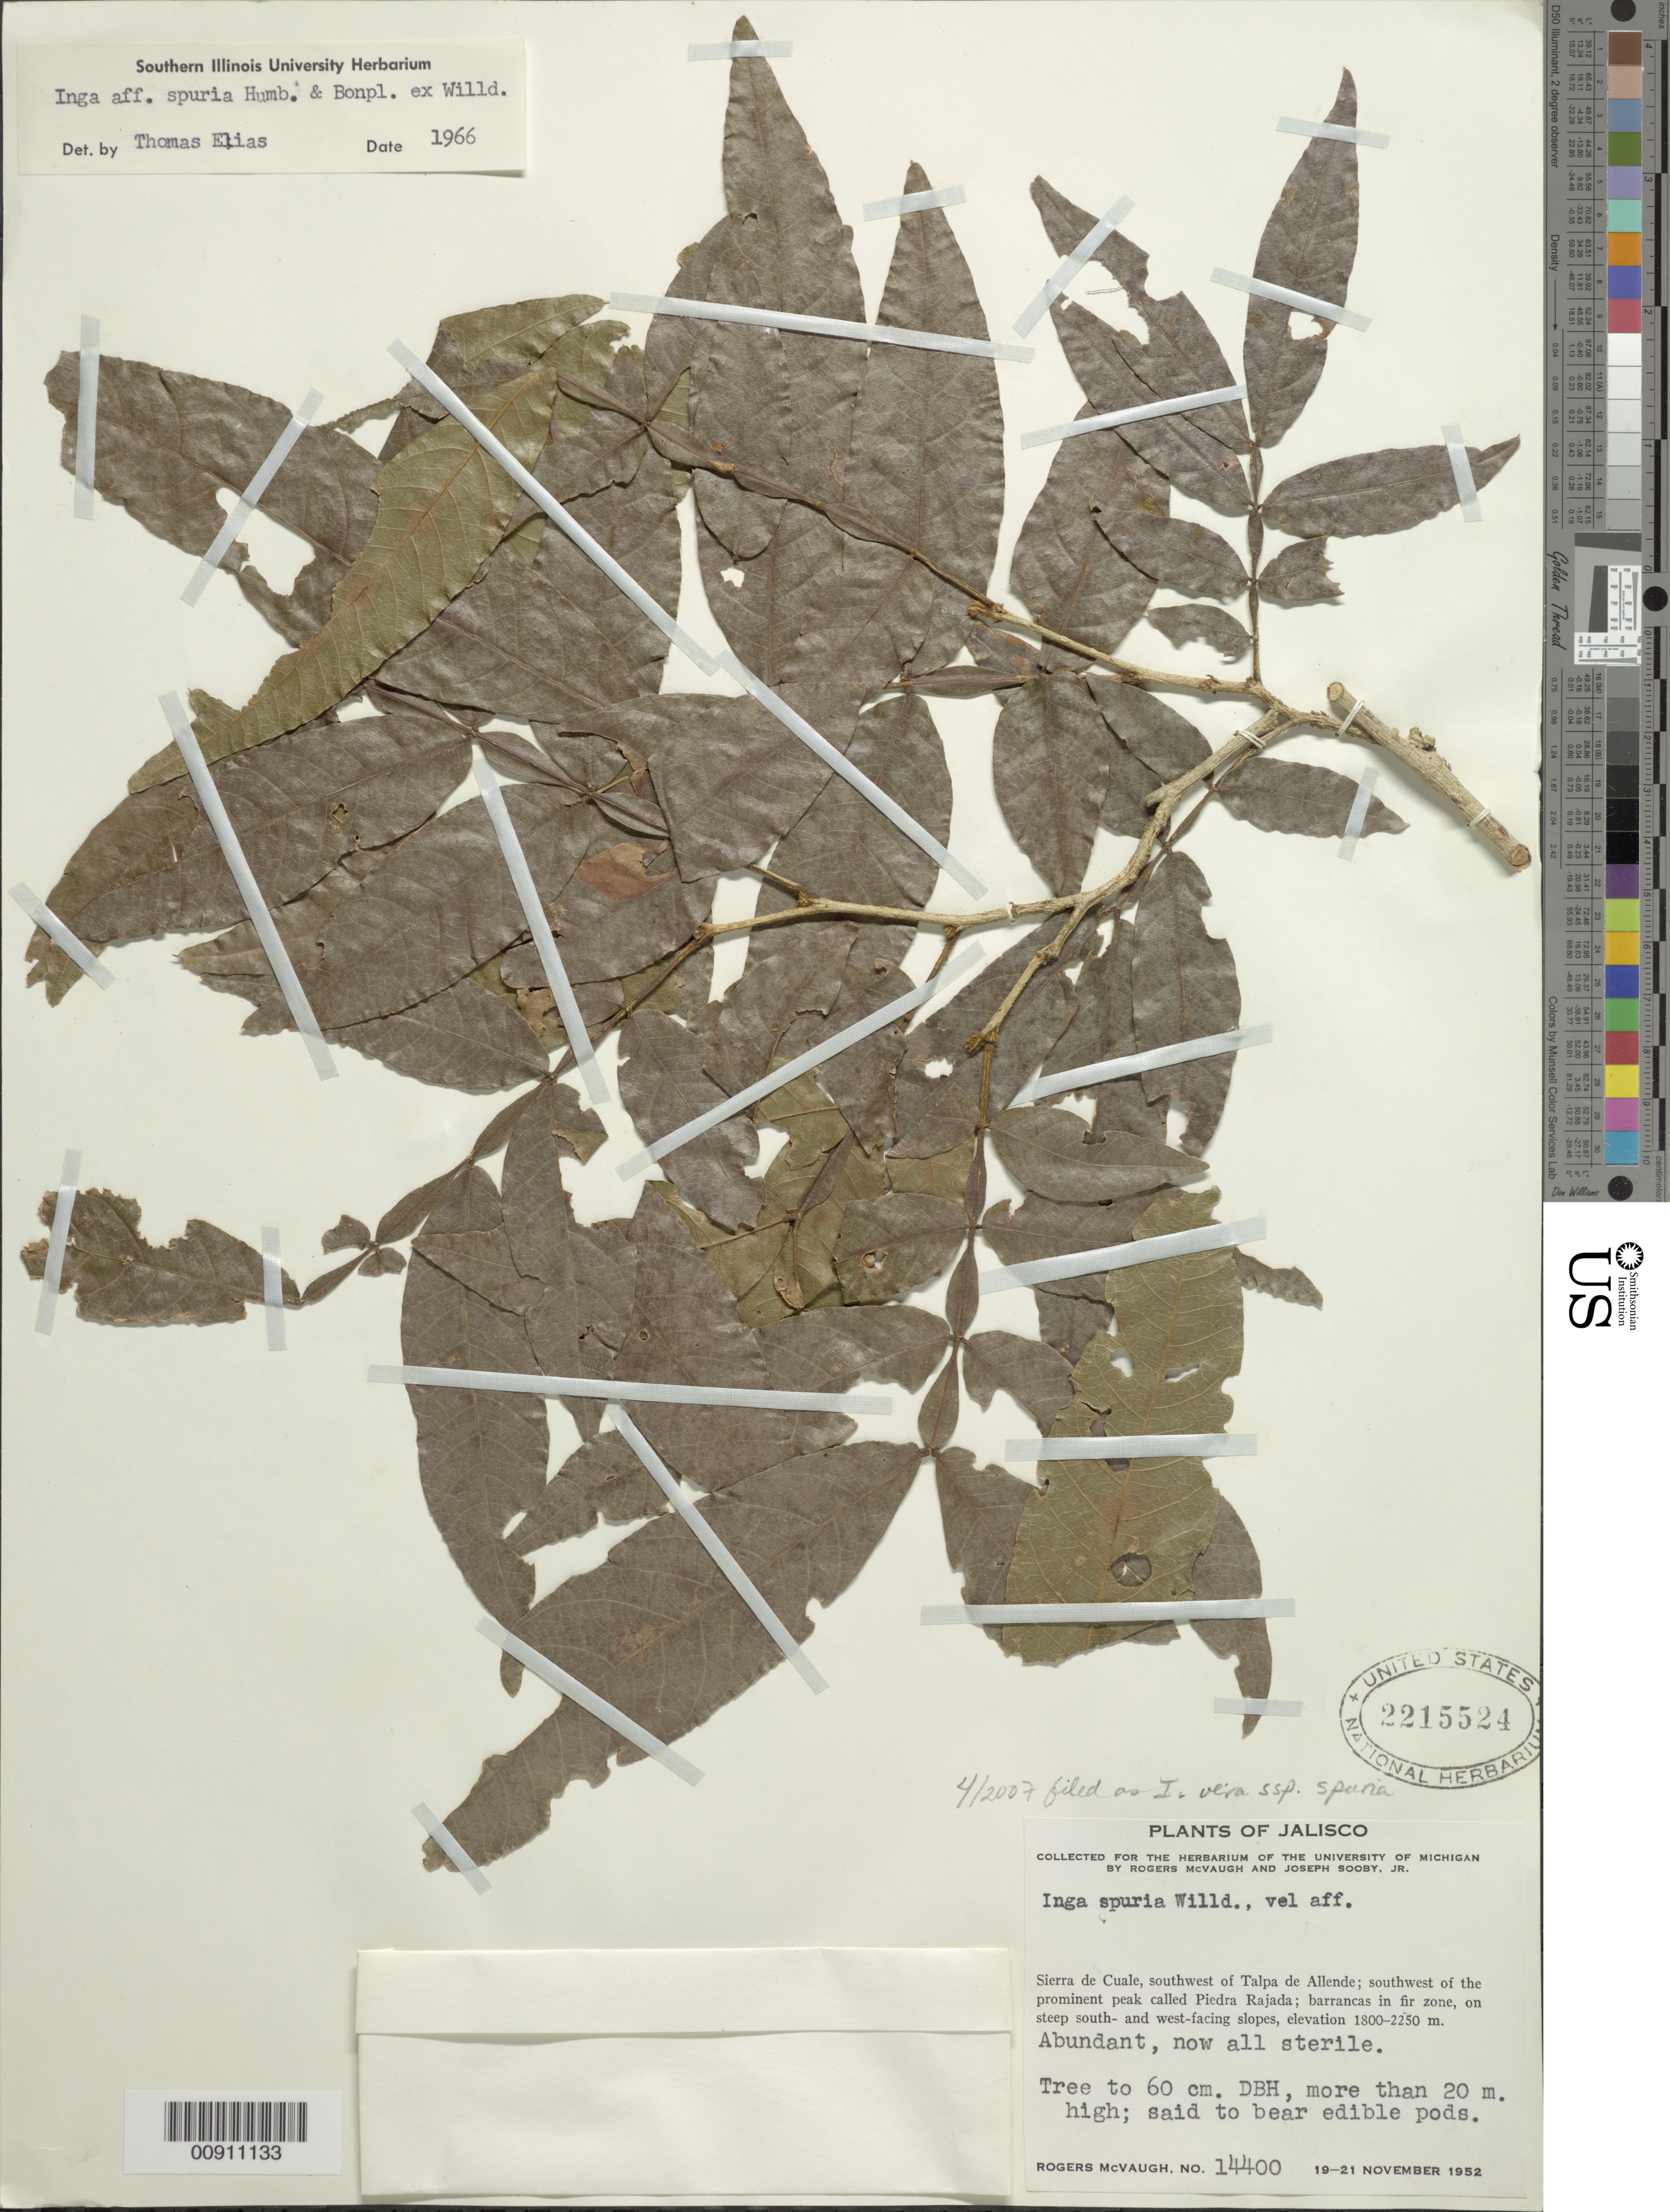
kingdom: Plantae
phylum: Tracheophyta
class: Magnoliopsida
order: Fabales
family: Fabaceae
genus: Inga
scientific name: Inga vera subsp. vera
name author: Willd.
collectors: R. McVaugh & J. Sooby Jr.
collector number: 14400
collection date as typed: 19 Nov 1952 to 21 Nov 1952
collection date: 1952-11-19/1952-11-21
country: Mexico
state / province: Jalisco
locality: Sierra de Cuale, southwest of Talpa de Allende; southwest of the prominent peak called Piedra Rajada.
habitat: Barrancas in fir zone, on steep south- and west-facing slopes.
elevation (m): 2250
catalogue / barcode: US 2215524